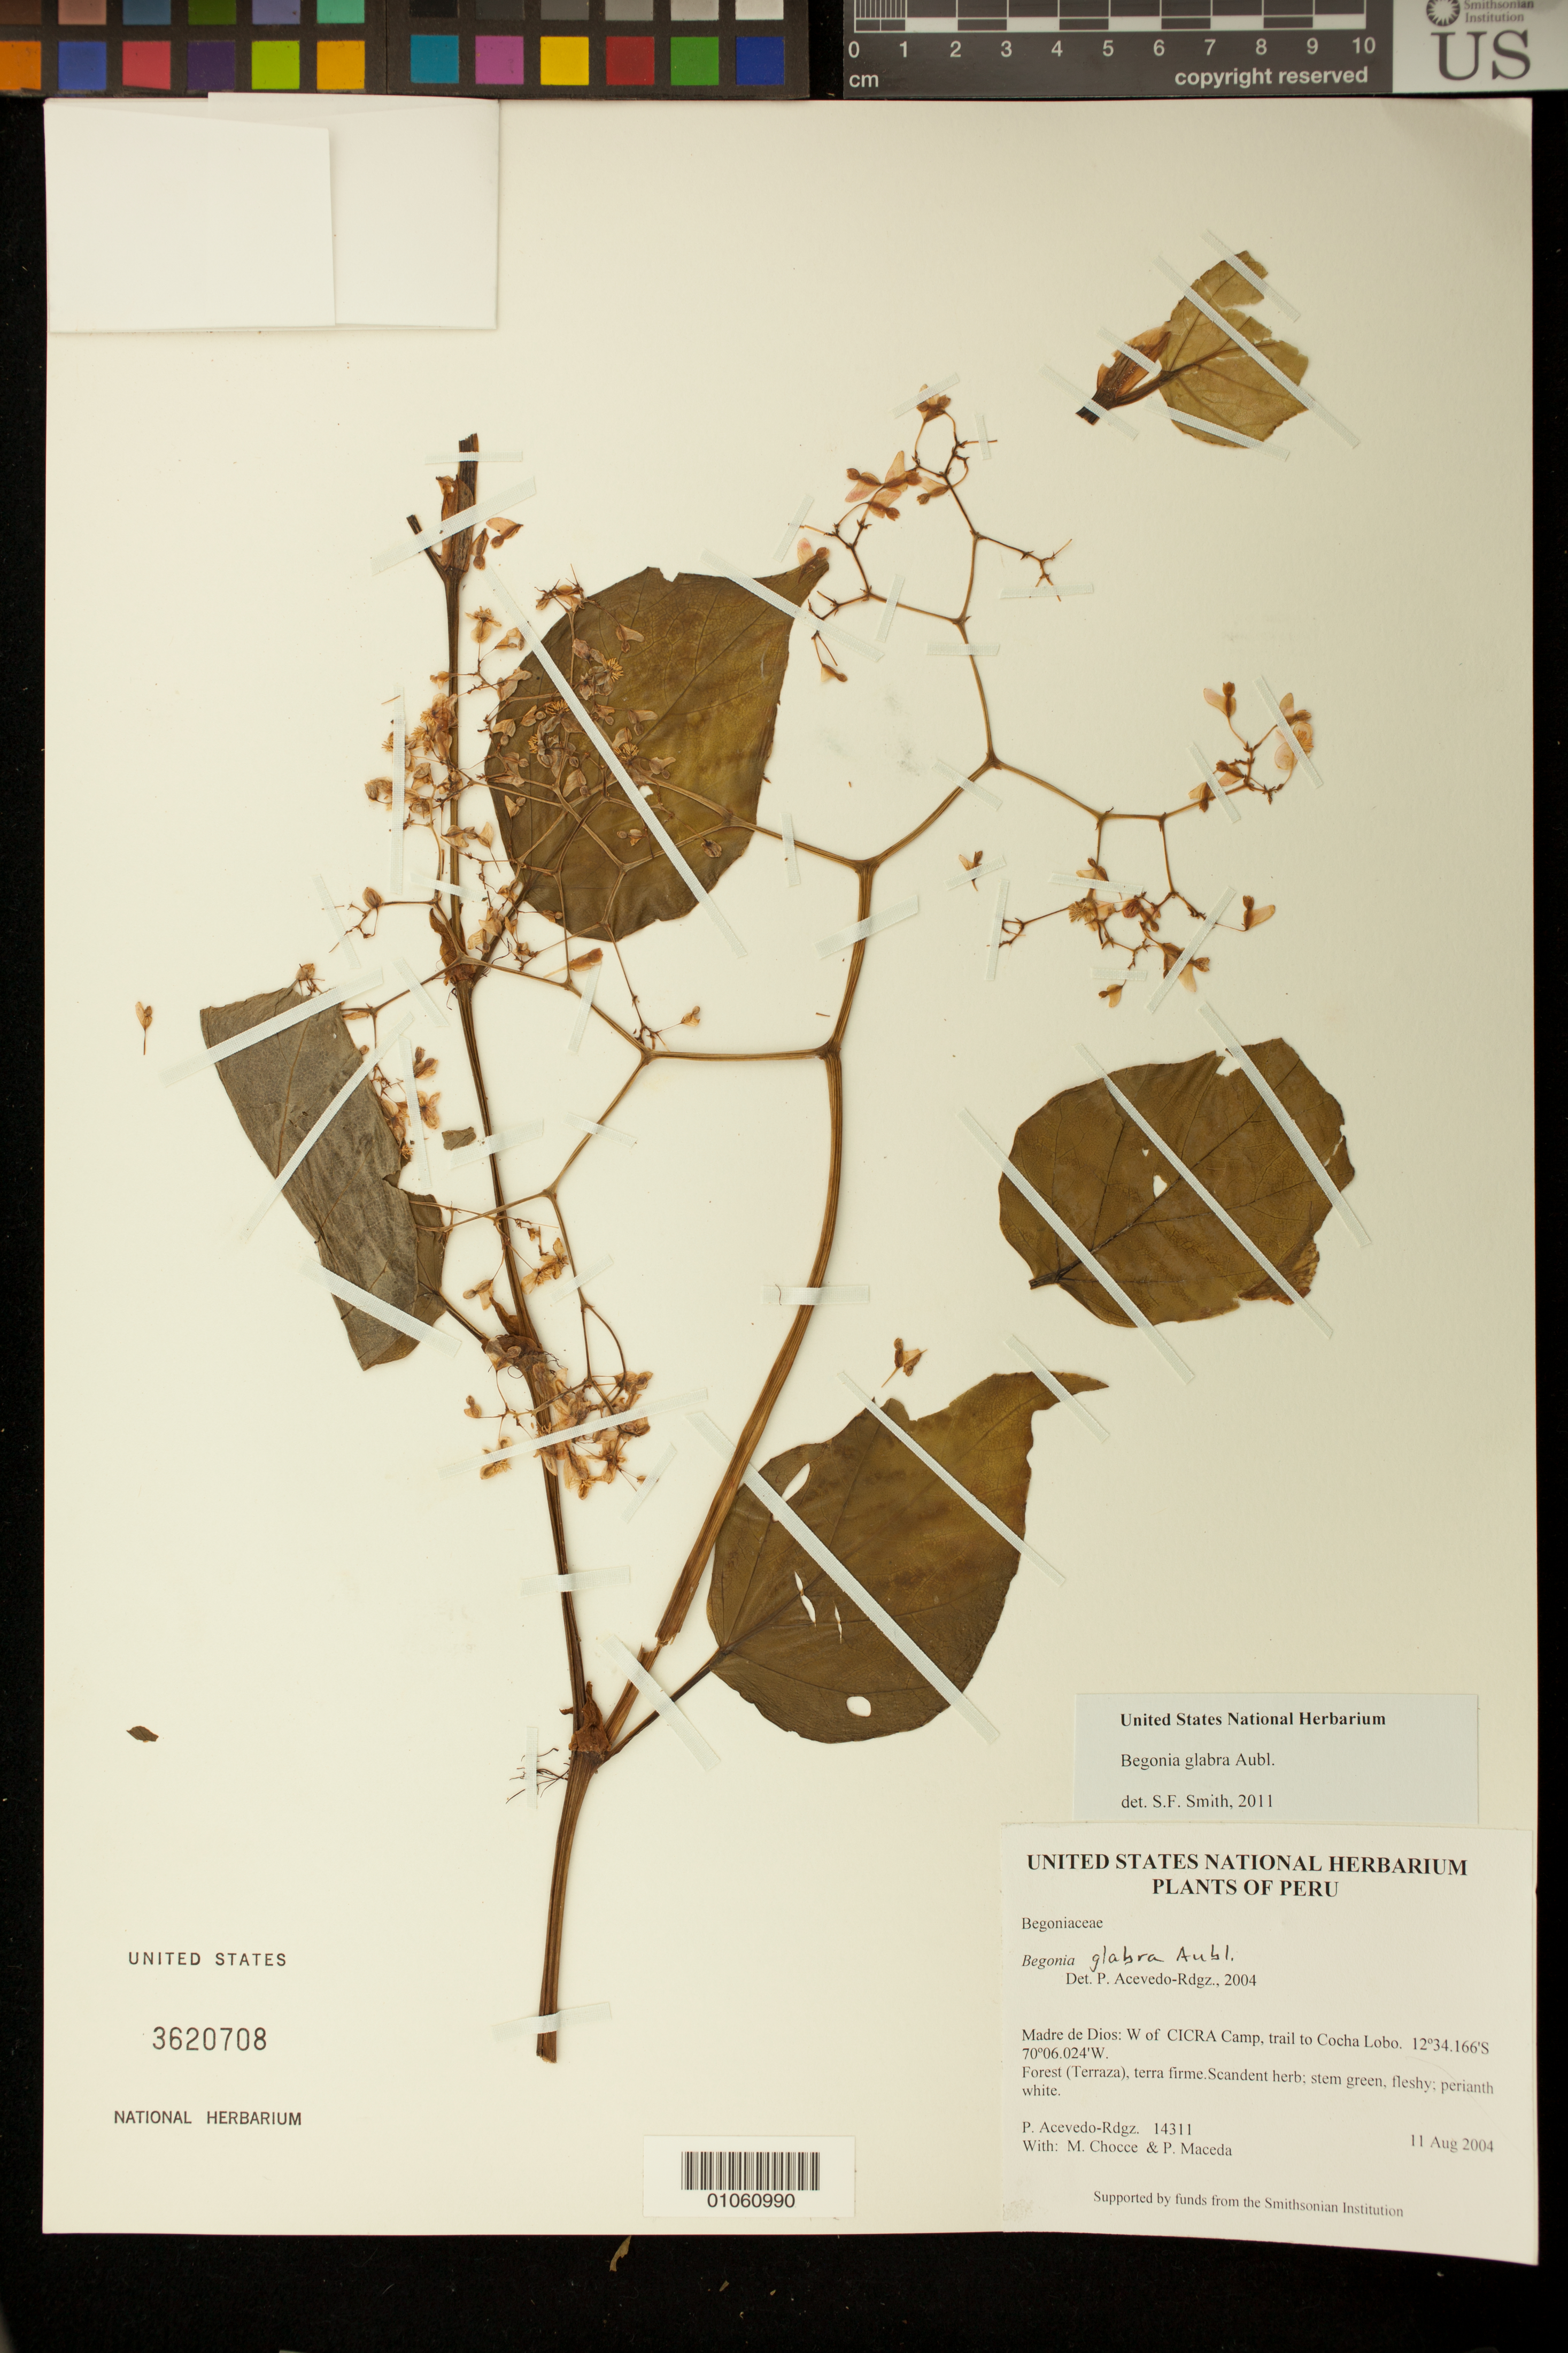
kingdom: Plantae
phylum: Tracheophyta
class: Magnoliopsida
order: Cucurbitales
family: Begoniaceae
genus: Begonia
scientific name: Begonia glabra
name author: Aubl.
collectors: P. Acevedo-Rodr., M. Chocce & P. Maceda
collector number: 14311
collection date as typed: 11 Aug 2004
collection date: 2004-08-11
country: Peru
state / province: Madre de Dios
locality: Madre de Dios: W of CICRA Camp, trail to Cocha Lobo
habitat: Forest (Terraza), terra firme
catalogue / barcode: US 3620708